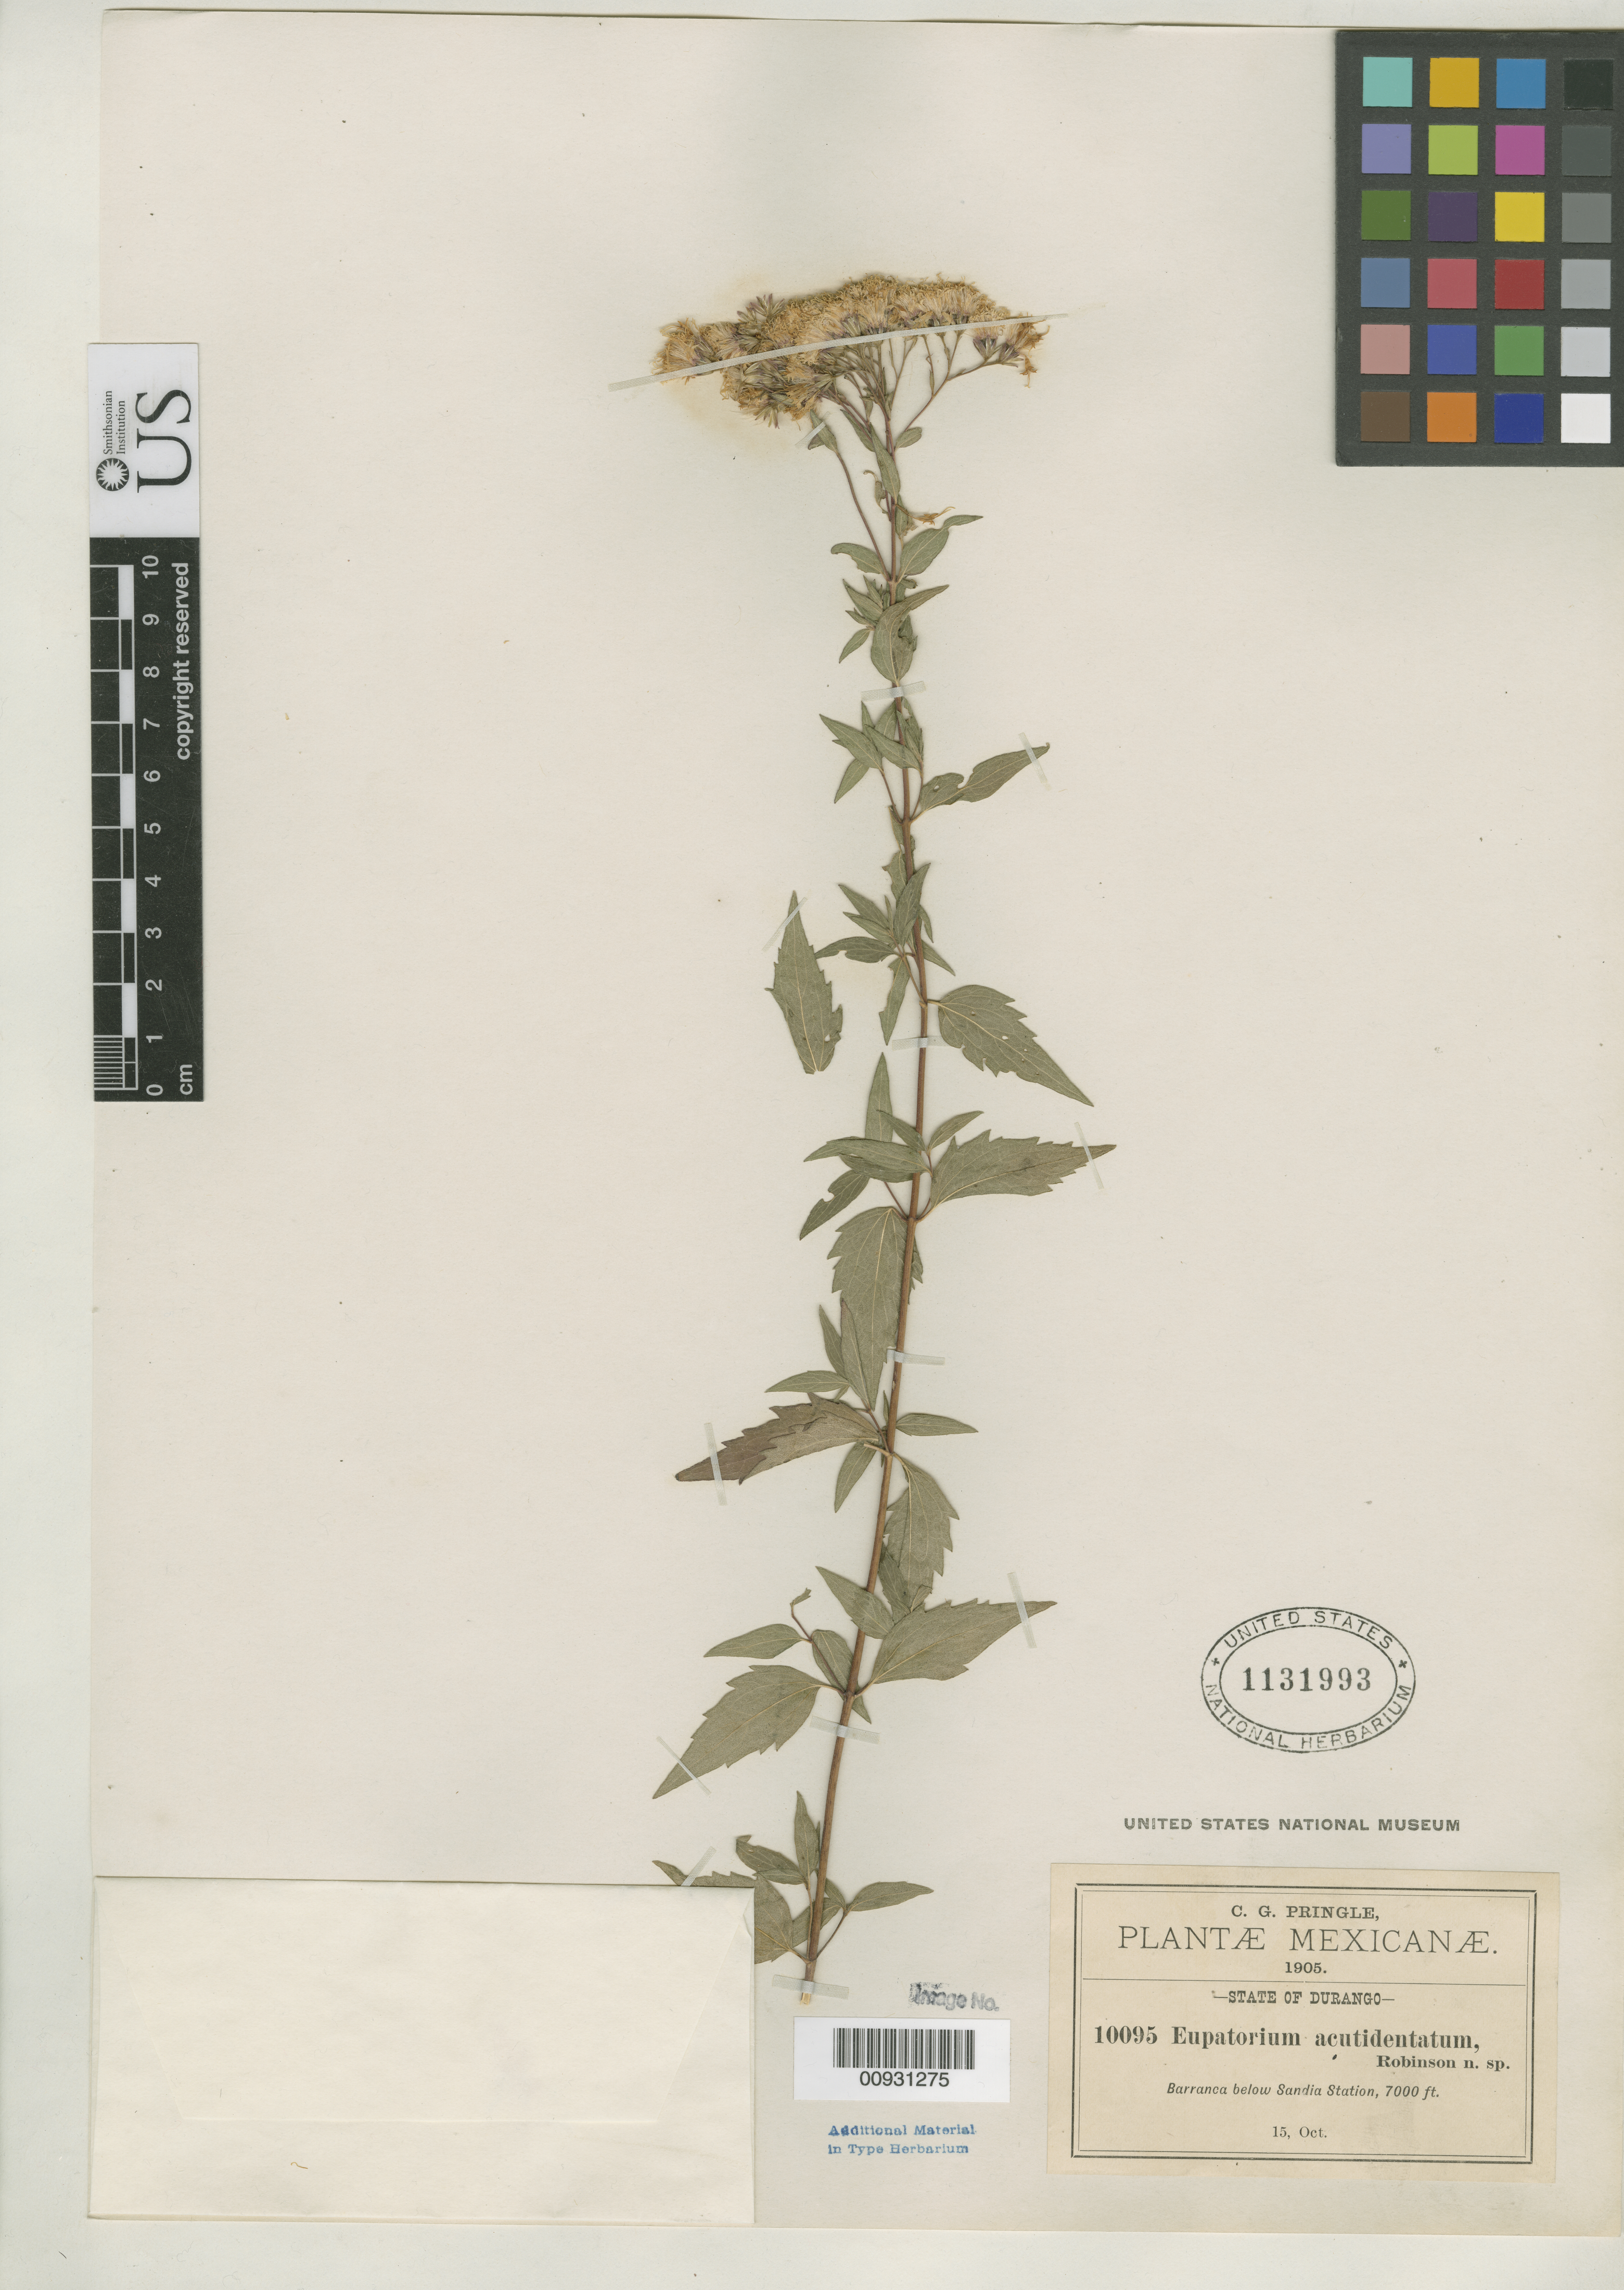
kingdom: Plantae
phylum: Tracheophyta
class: Magnoliopsida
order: Asterales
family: Asteraceae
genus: Eupatorium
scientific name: Eupatorium acutidentatum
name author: B.L. Rob.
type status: Isotype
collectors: C. G. Pringle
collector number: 10095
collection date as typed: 15 Oct 1905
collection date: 1905-10-15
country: Mexico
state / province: Durango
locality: Barranca below Sandia Station.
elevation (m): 2134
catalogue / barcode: US 1131993